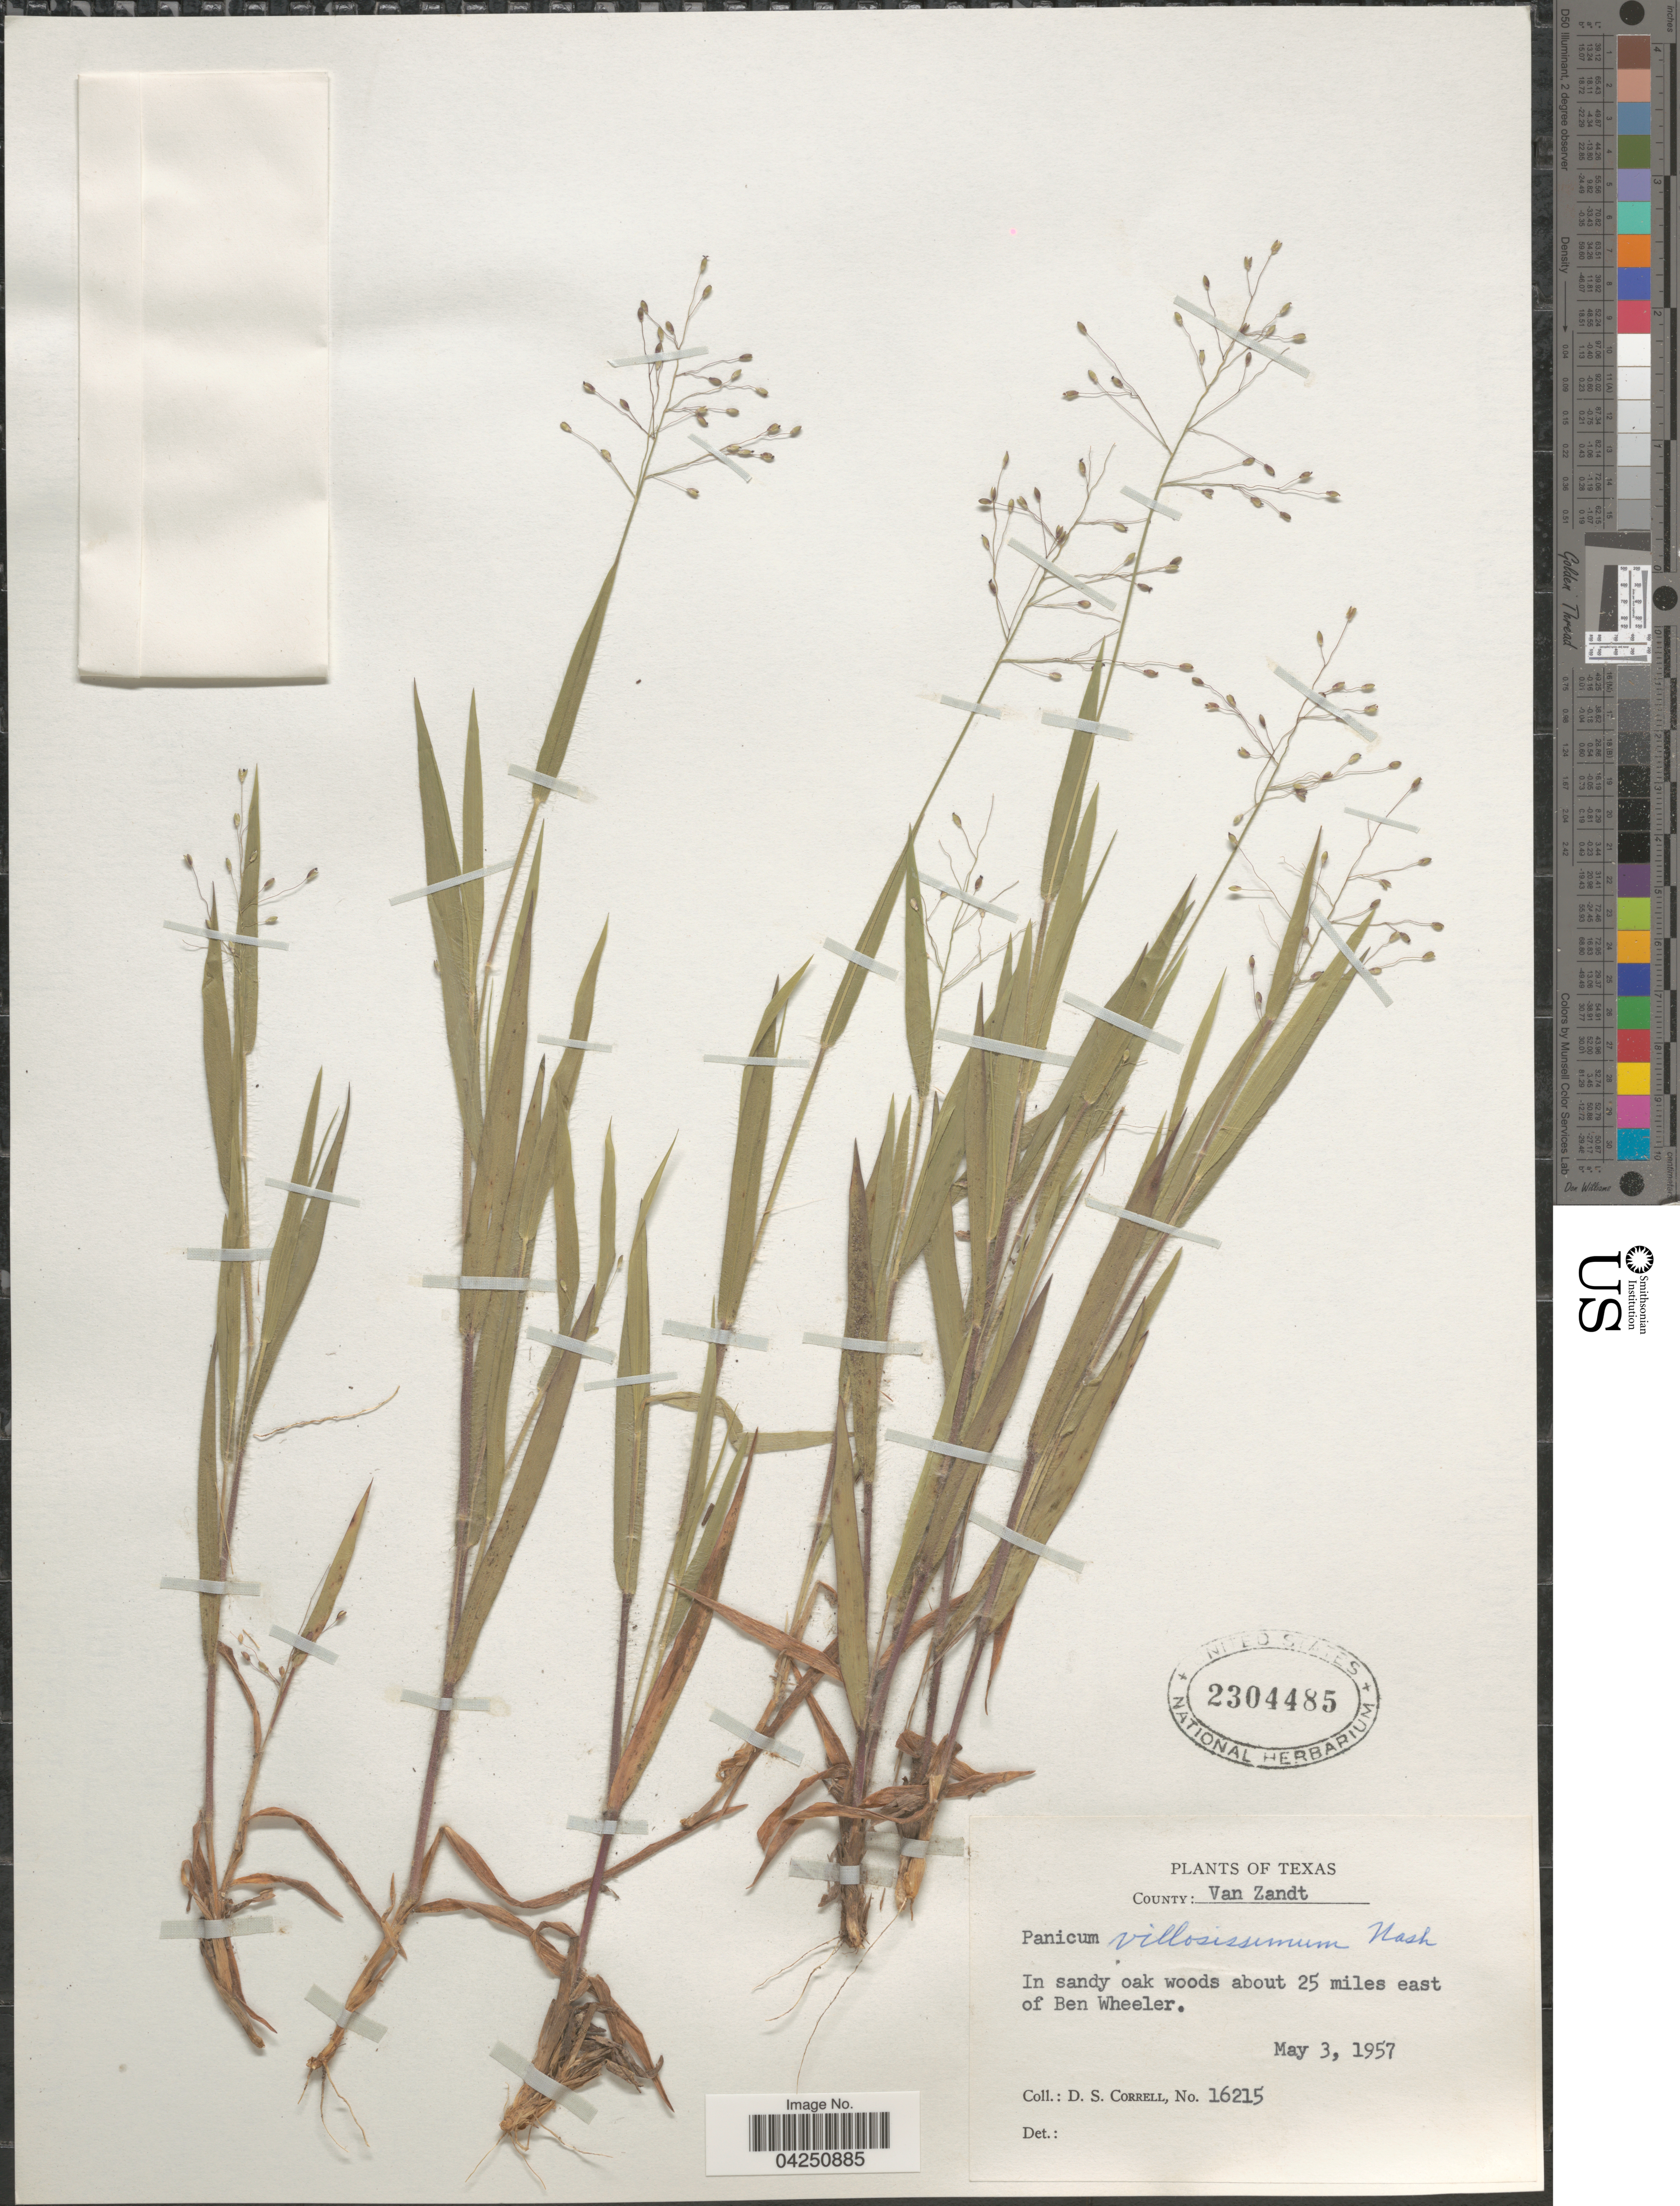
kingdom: Plantae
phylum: Tracheophyta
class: Liliopsida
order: Poales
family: Poaceae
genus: Dichanthelium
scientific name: Dichanthelium acuminatum var. acuminatum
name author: (Sw.) Gould & C.A. Clark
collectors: D. S. Correll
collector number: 16215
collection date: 1957-05-03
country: United States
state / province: Texas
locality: County: Van Zandt. In sandy oak woods about 25 miles east of Ben Wheeler.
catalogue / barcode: US 2304485